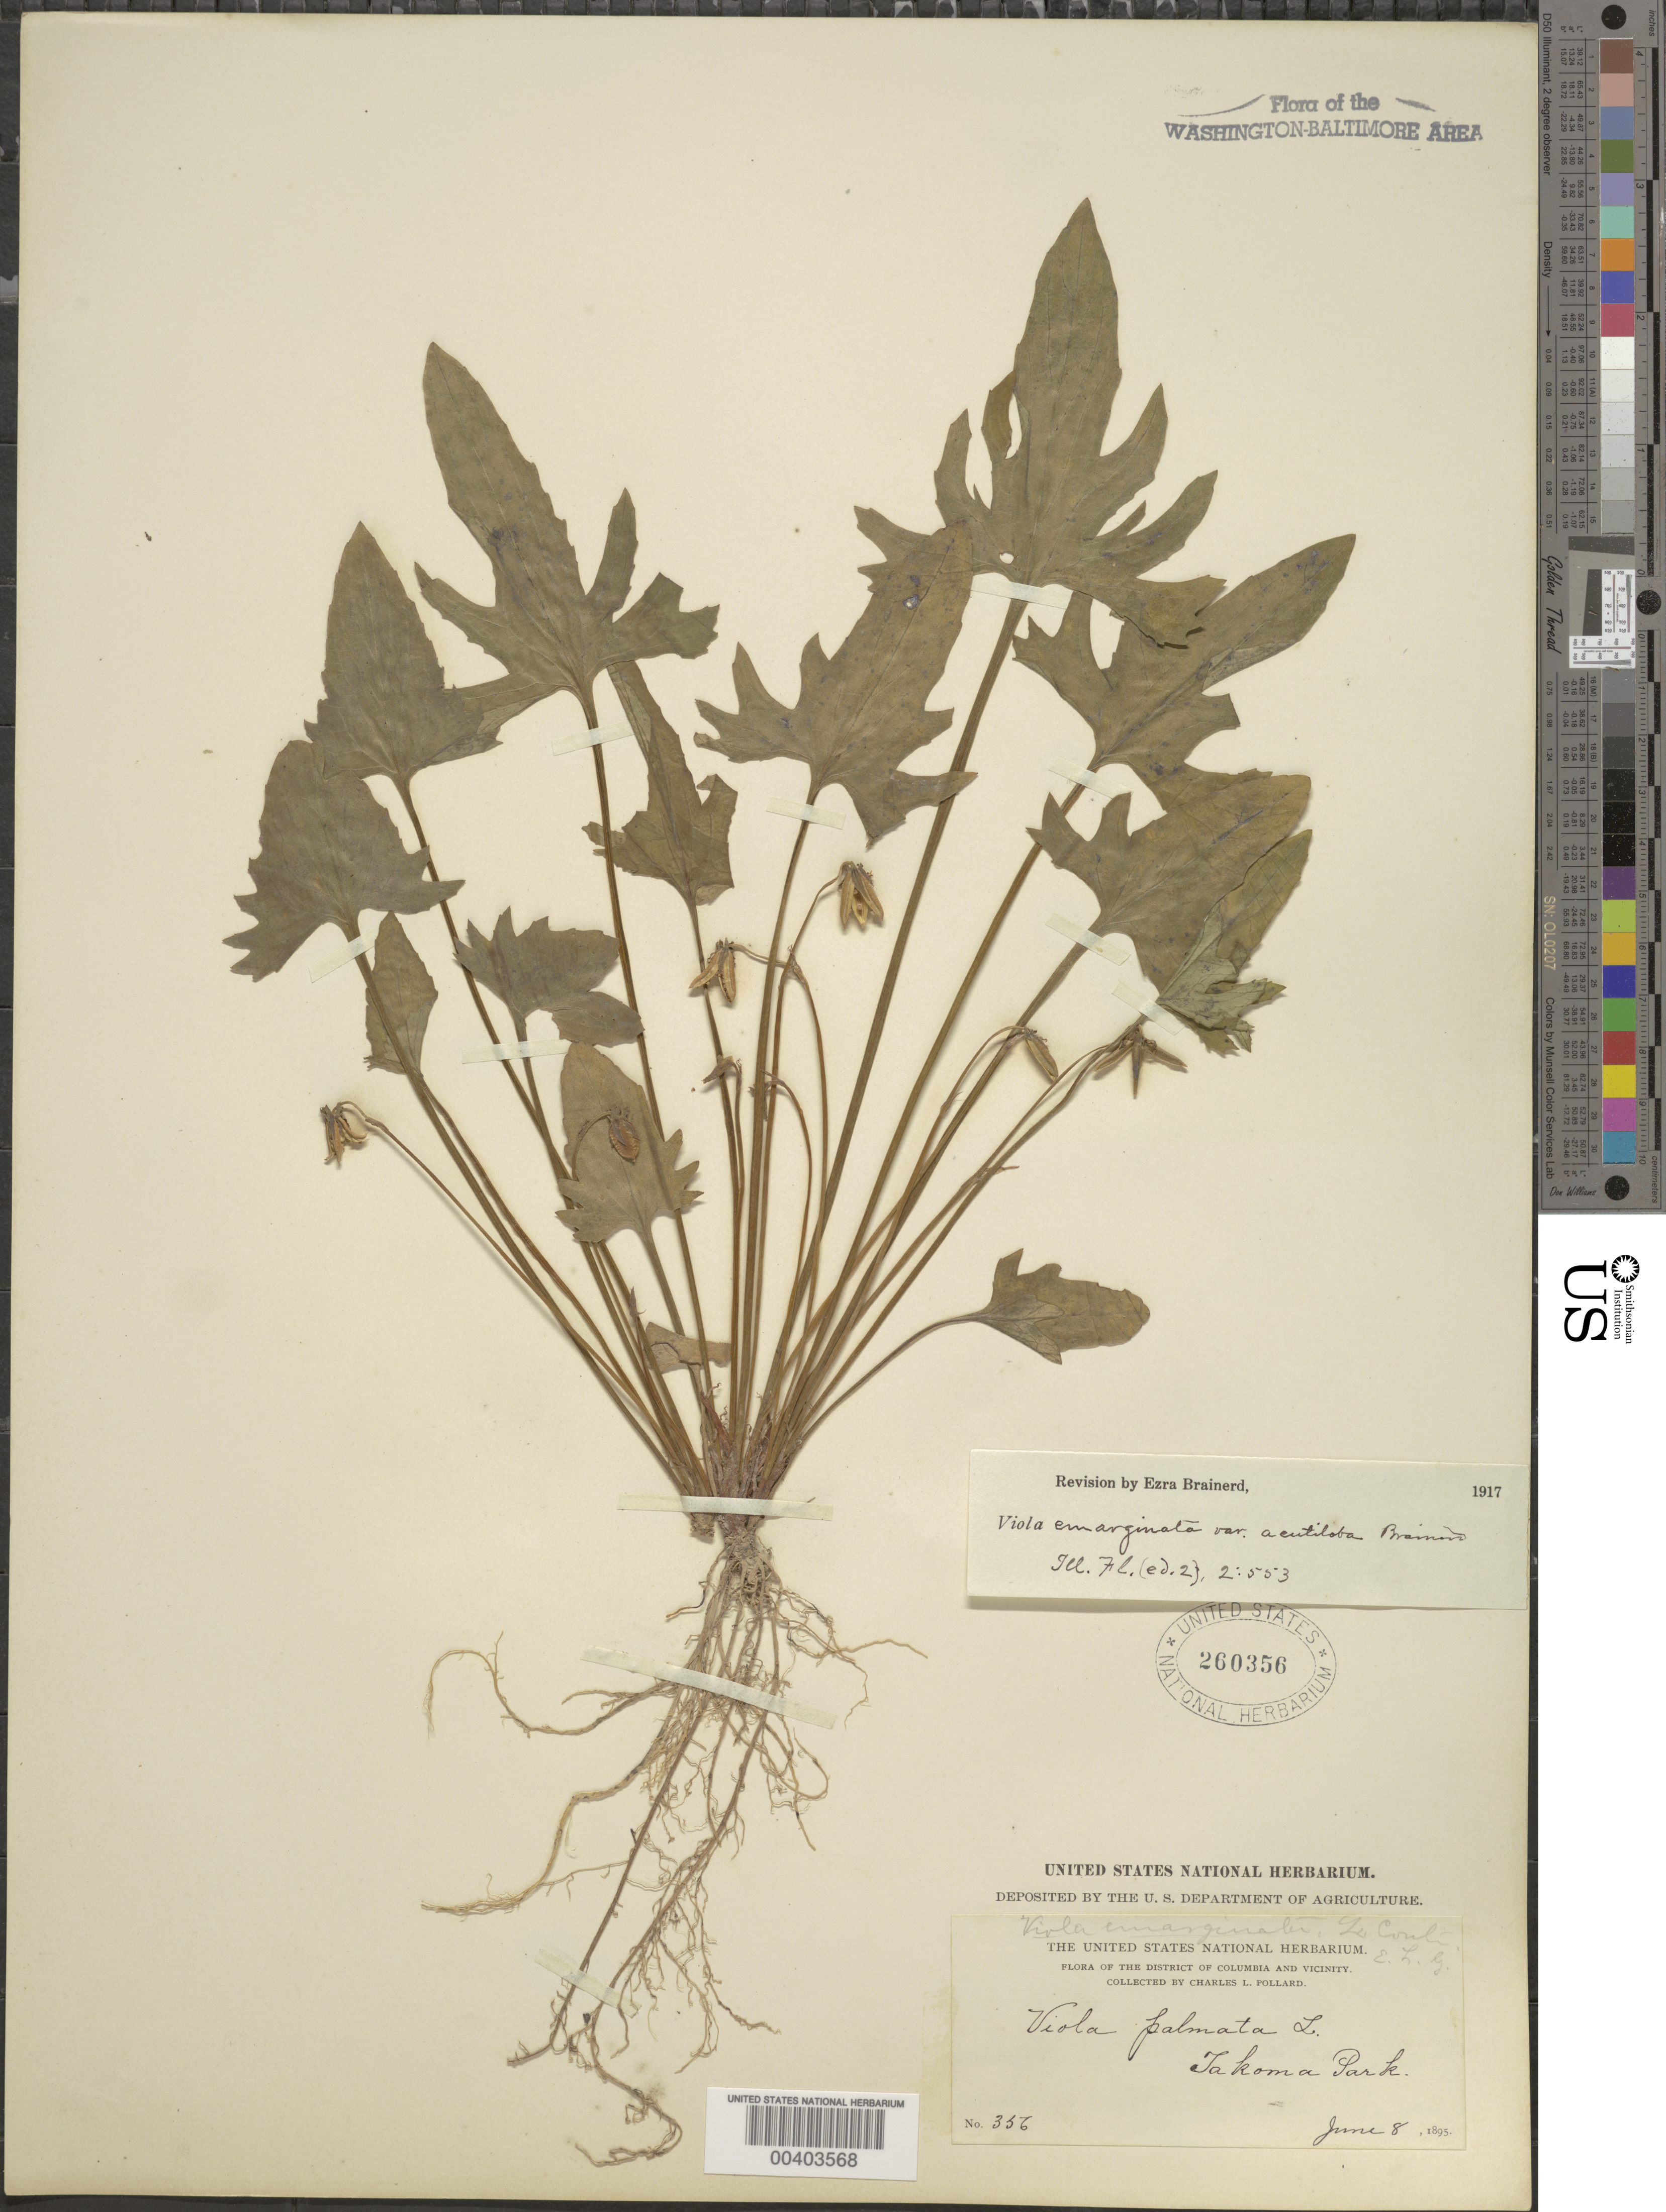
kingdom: Plantae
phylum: Tracheophyta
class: Magnoliopsida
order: Malpighiales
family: Violaceae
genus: Viola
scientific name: Viola sagittata var. sagittata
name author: Aiton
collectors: C. L. Pollard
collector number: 356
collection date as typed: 08 Jun 1895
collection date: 1895-06-08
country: United States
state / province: Maryland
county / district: Montgomery / Prince George's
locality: Takoma Park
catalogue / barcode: US 260356